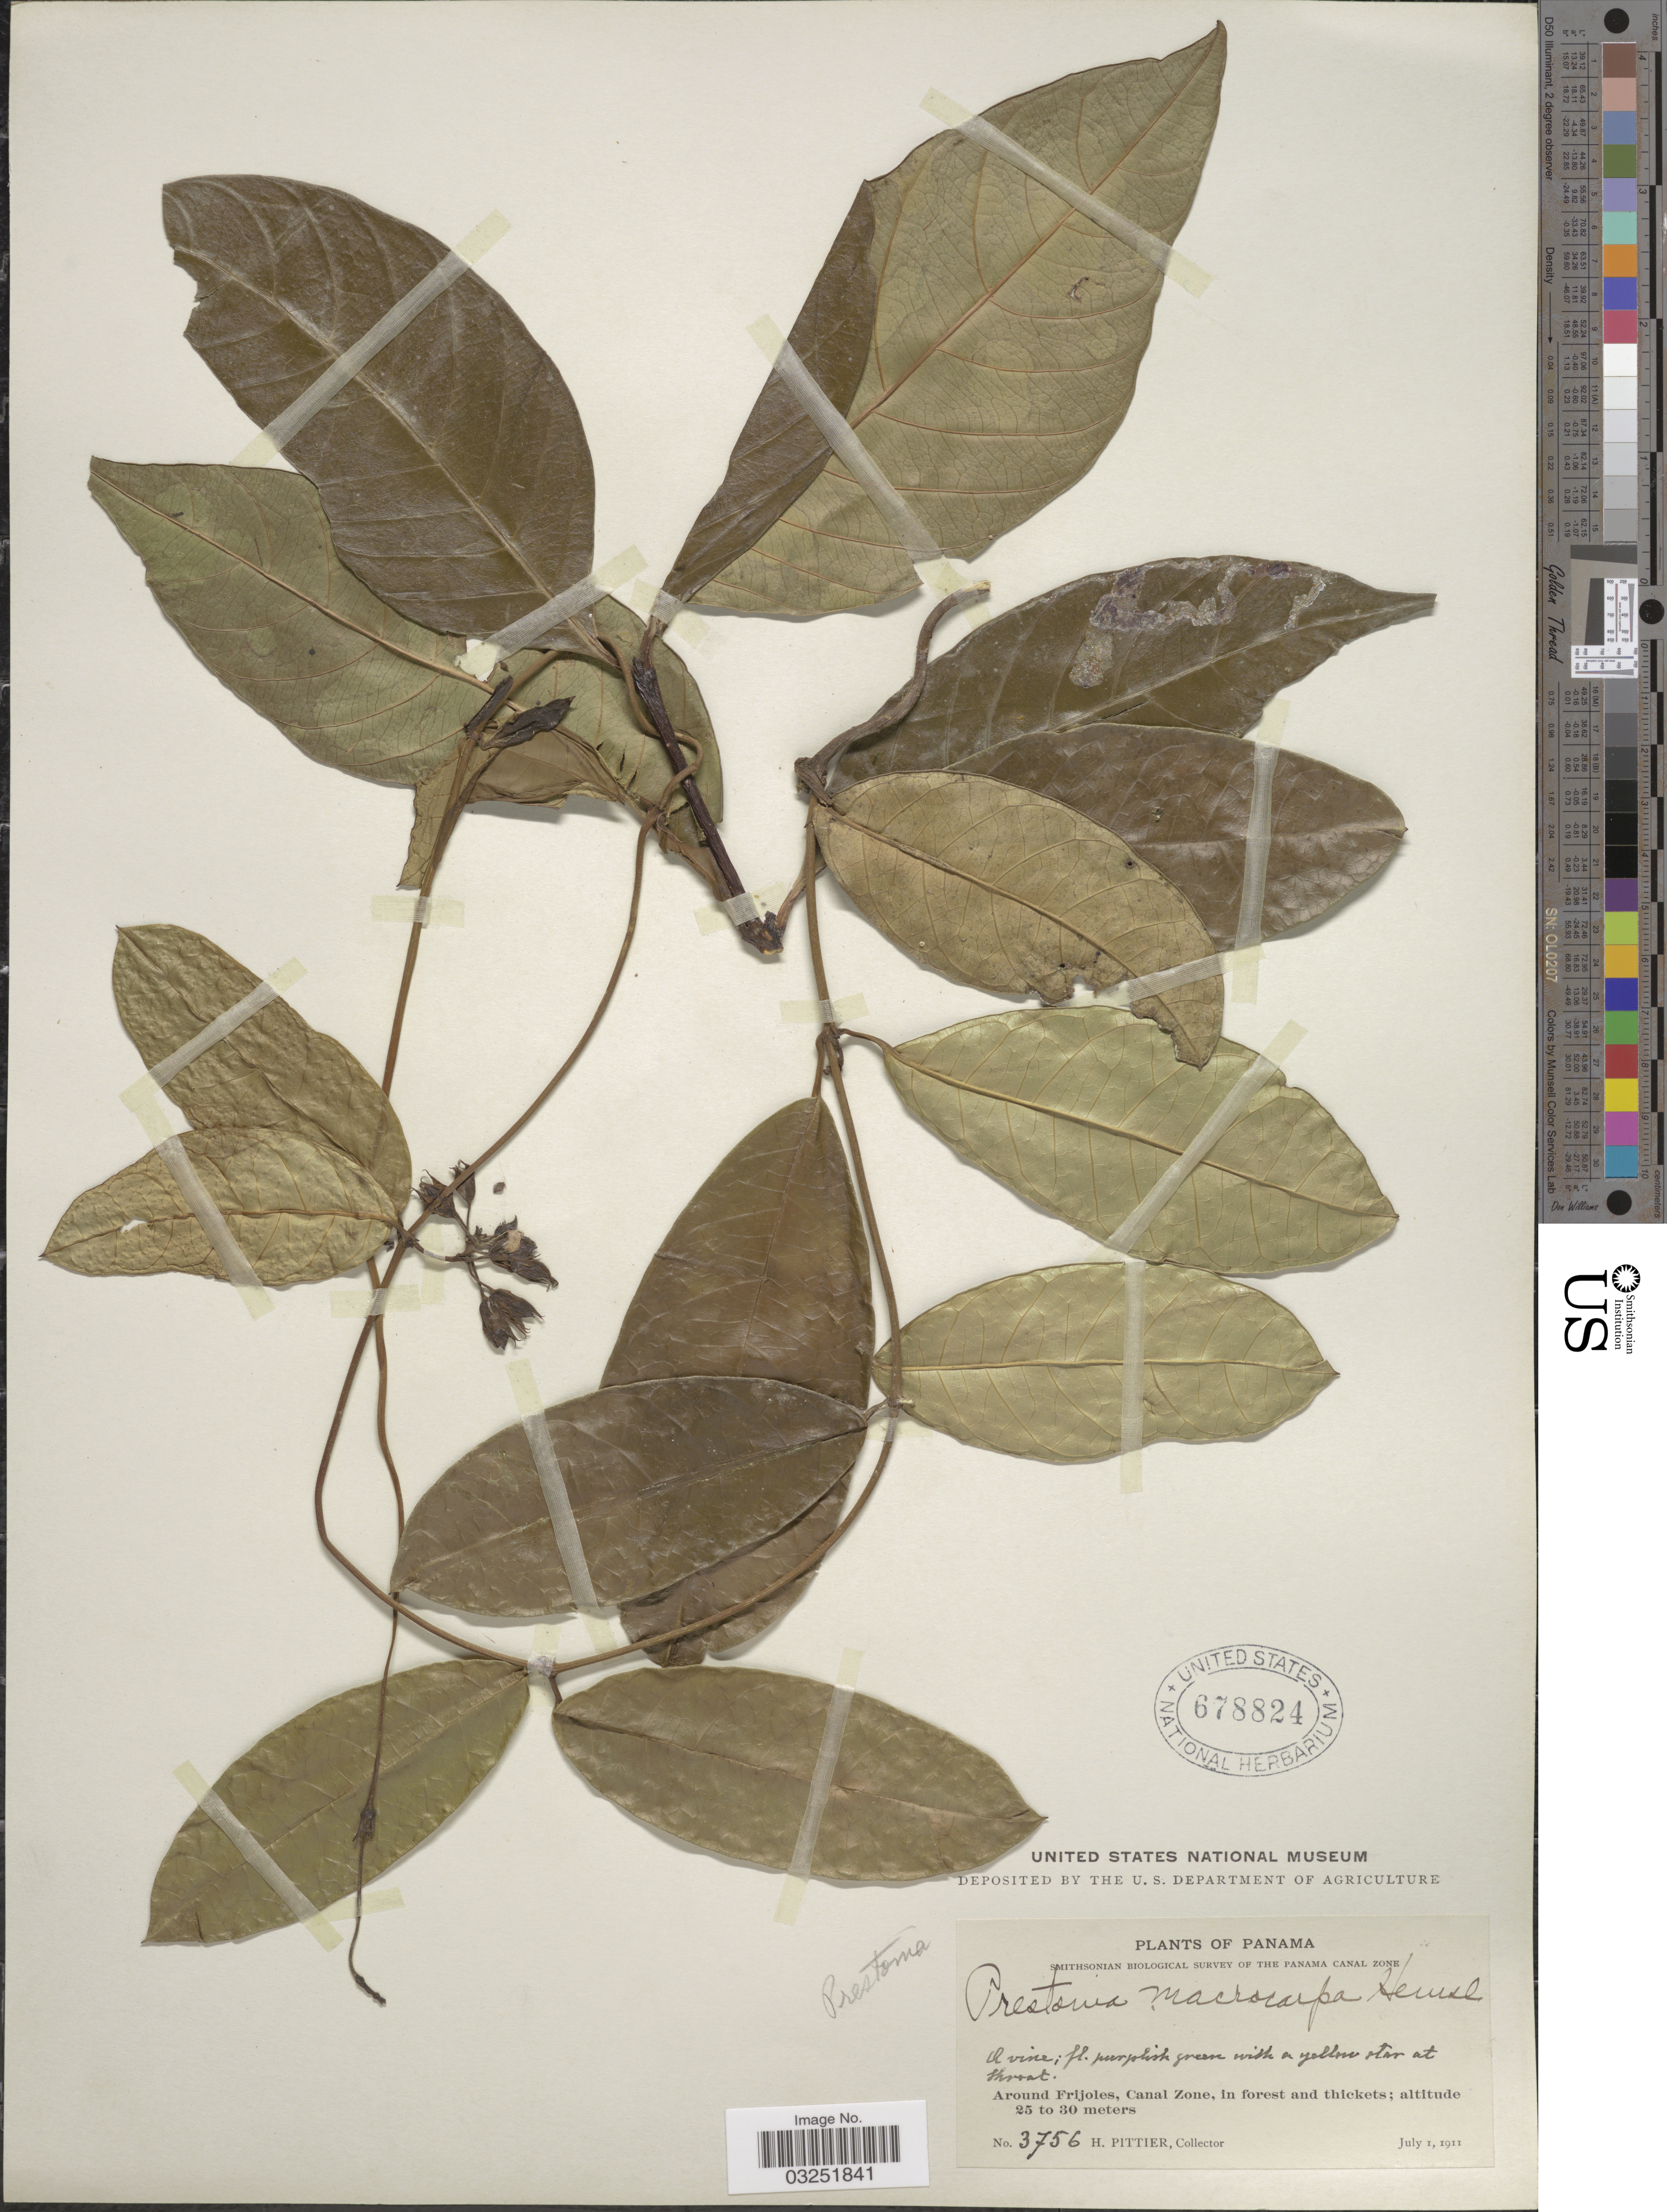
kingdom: Plantae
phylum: Tracheophyta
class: Magnoliopsida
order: Gentianales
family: Apocynaceae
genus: Prestonia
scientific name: Prestonia portobellensis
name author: (Beurl.) Woodson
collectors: H. F. Pittier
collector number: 3756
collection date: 1911-07-01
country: Panama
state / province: Colón / Panamá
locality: Around Frijoles, Canal Zone, in forest and thickets.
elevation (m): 25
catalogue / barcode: US 678824